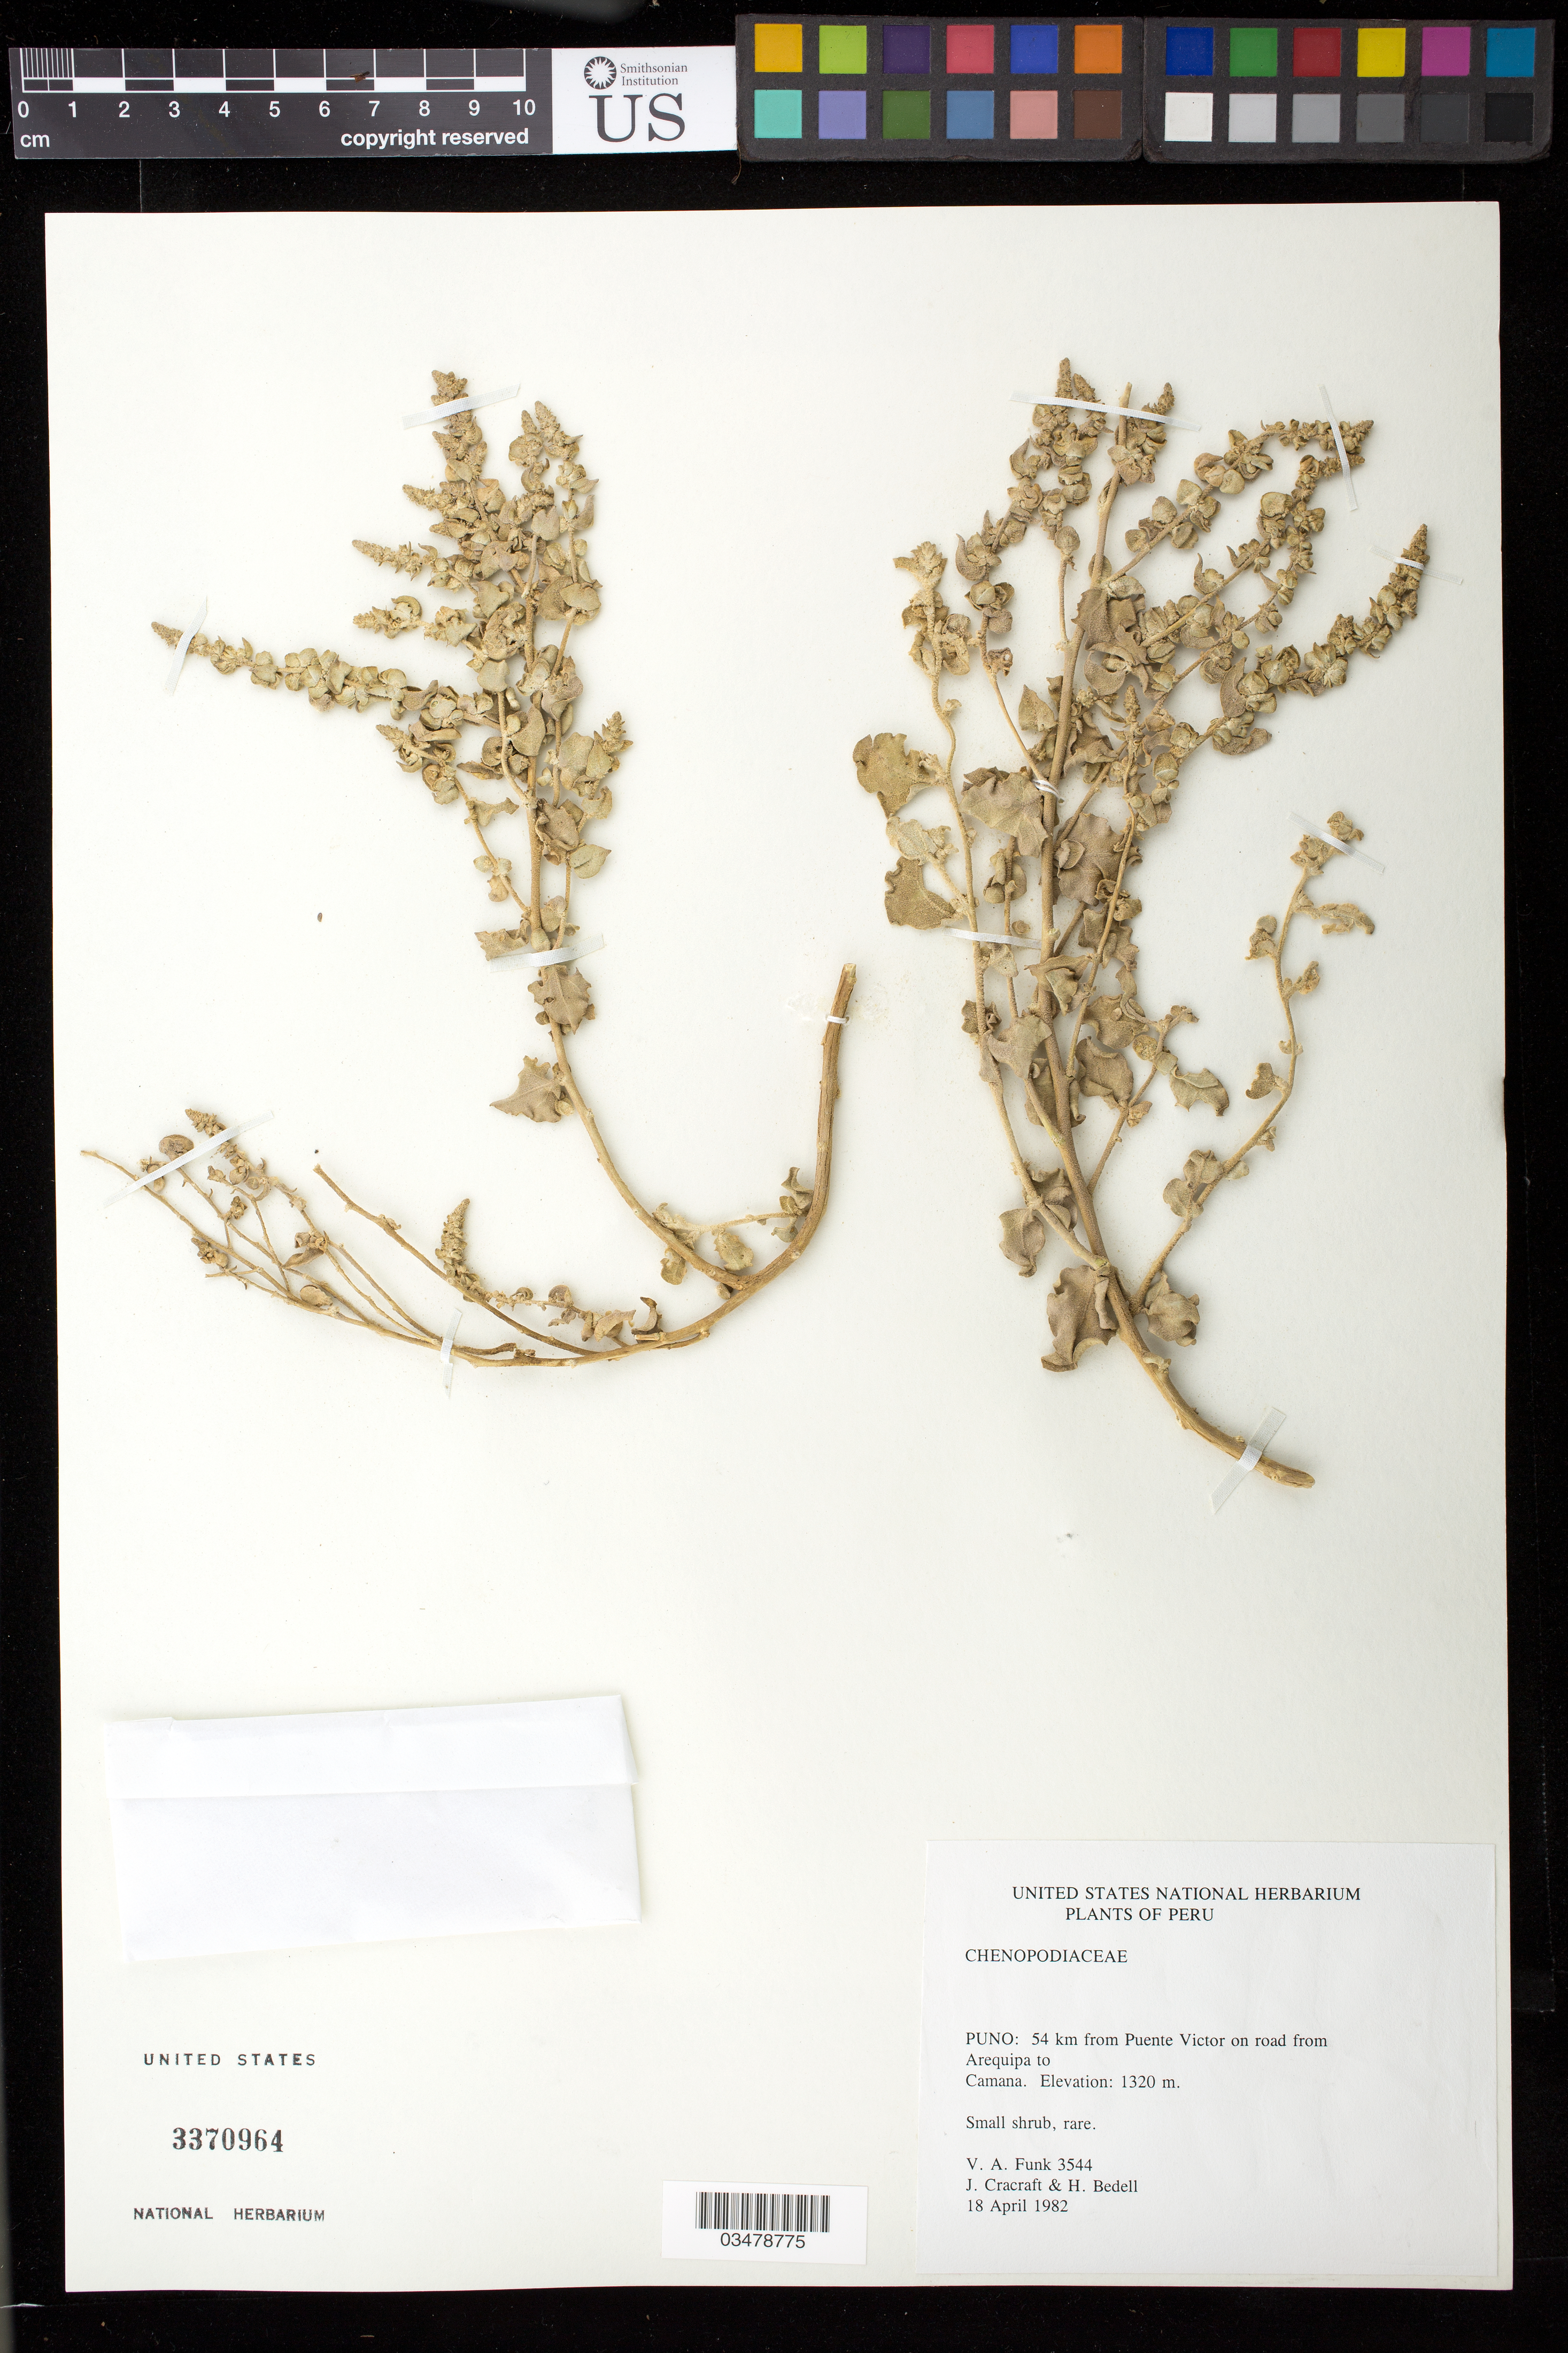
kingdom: Plantae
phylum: Tracheophyta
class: Magnoliopsida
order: Caryophyllales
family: Amaranthaceae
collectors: V. Funk, J. L. Cracraft & H. Bedell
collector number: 3544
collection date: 1982-04-18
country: Peru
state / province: Puno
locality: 54 km from Puente Victor on road from Arequipa to Camana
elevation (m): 1320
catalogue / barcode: US 3370964